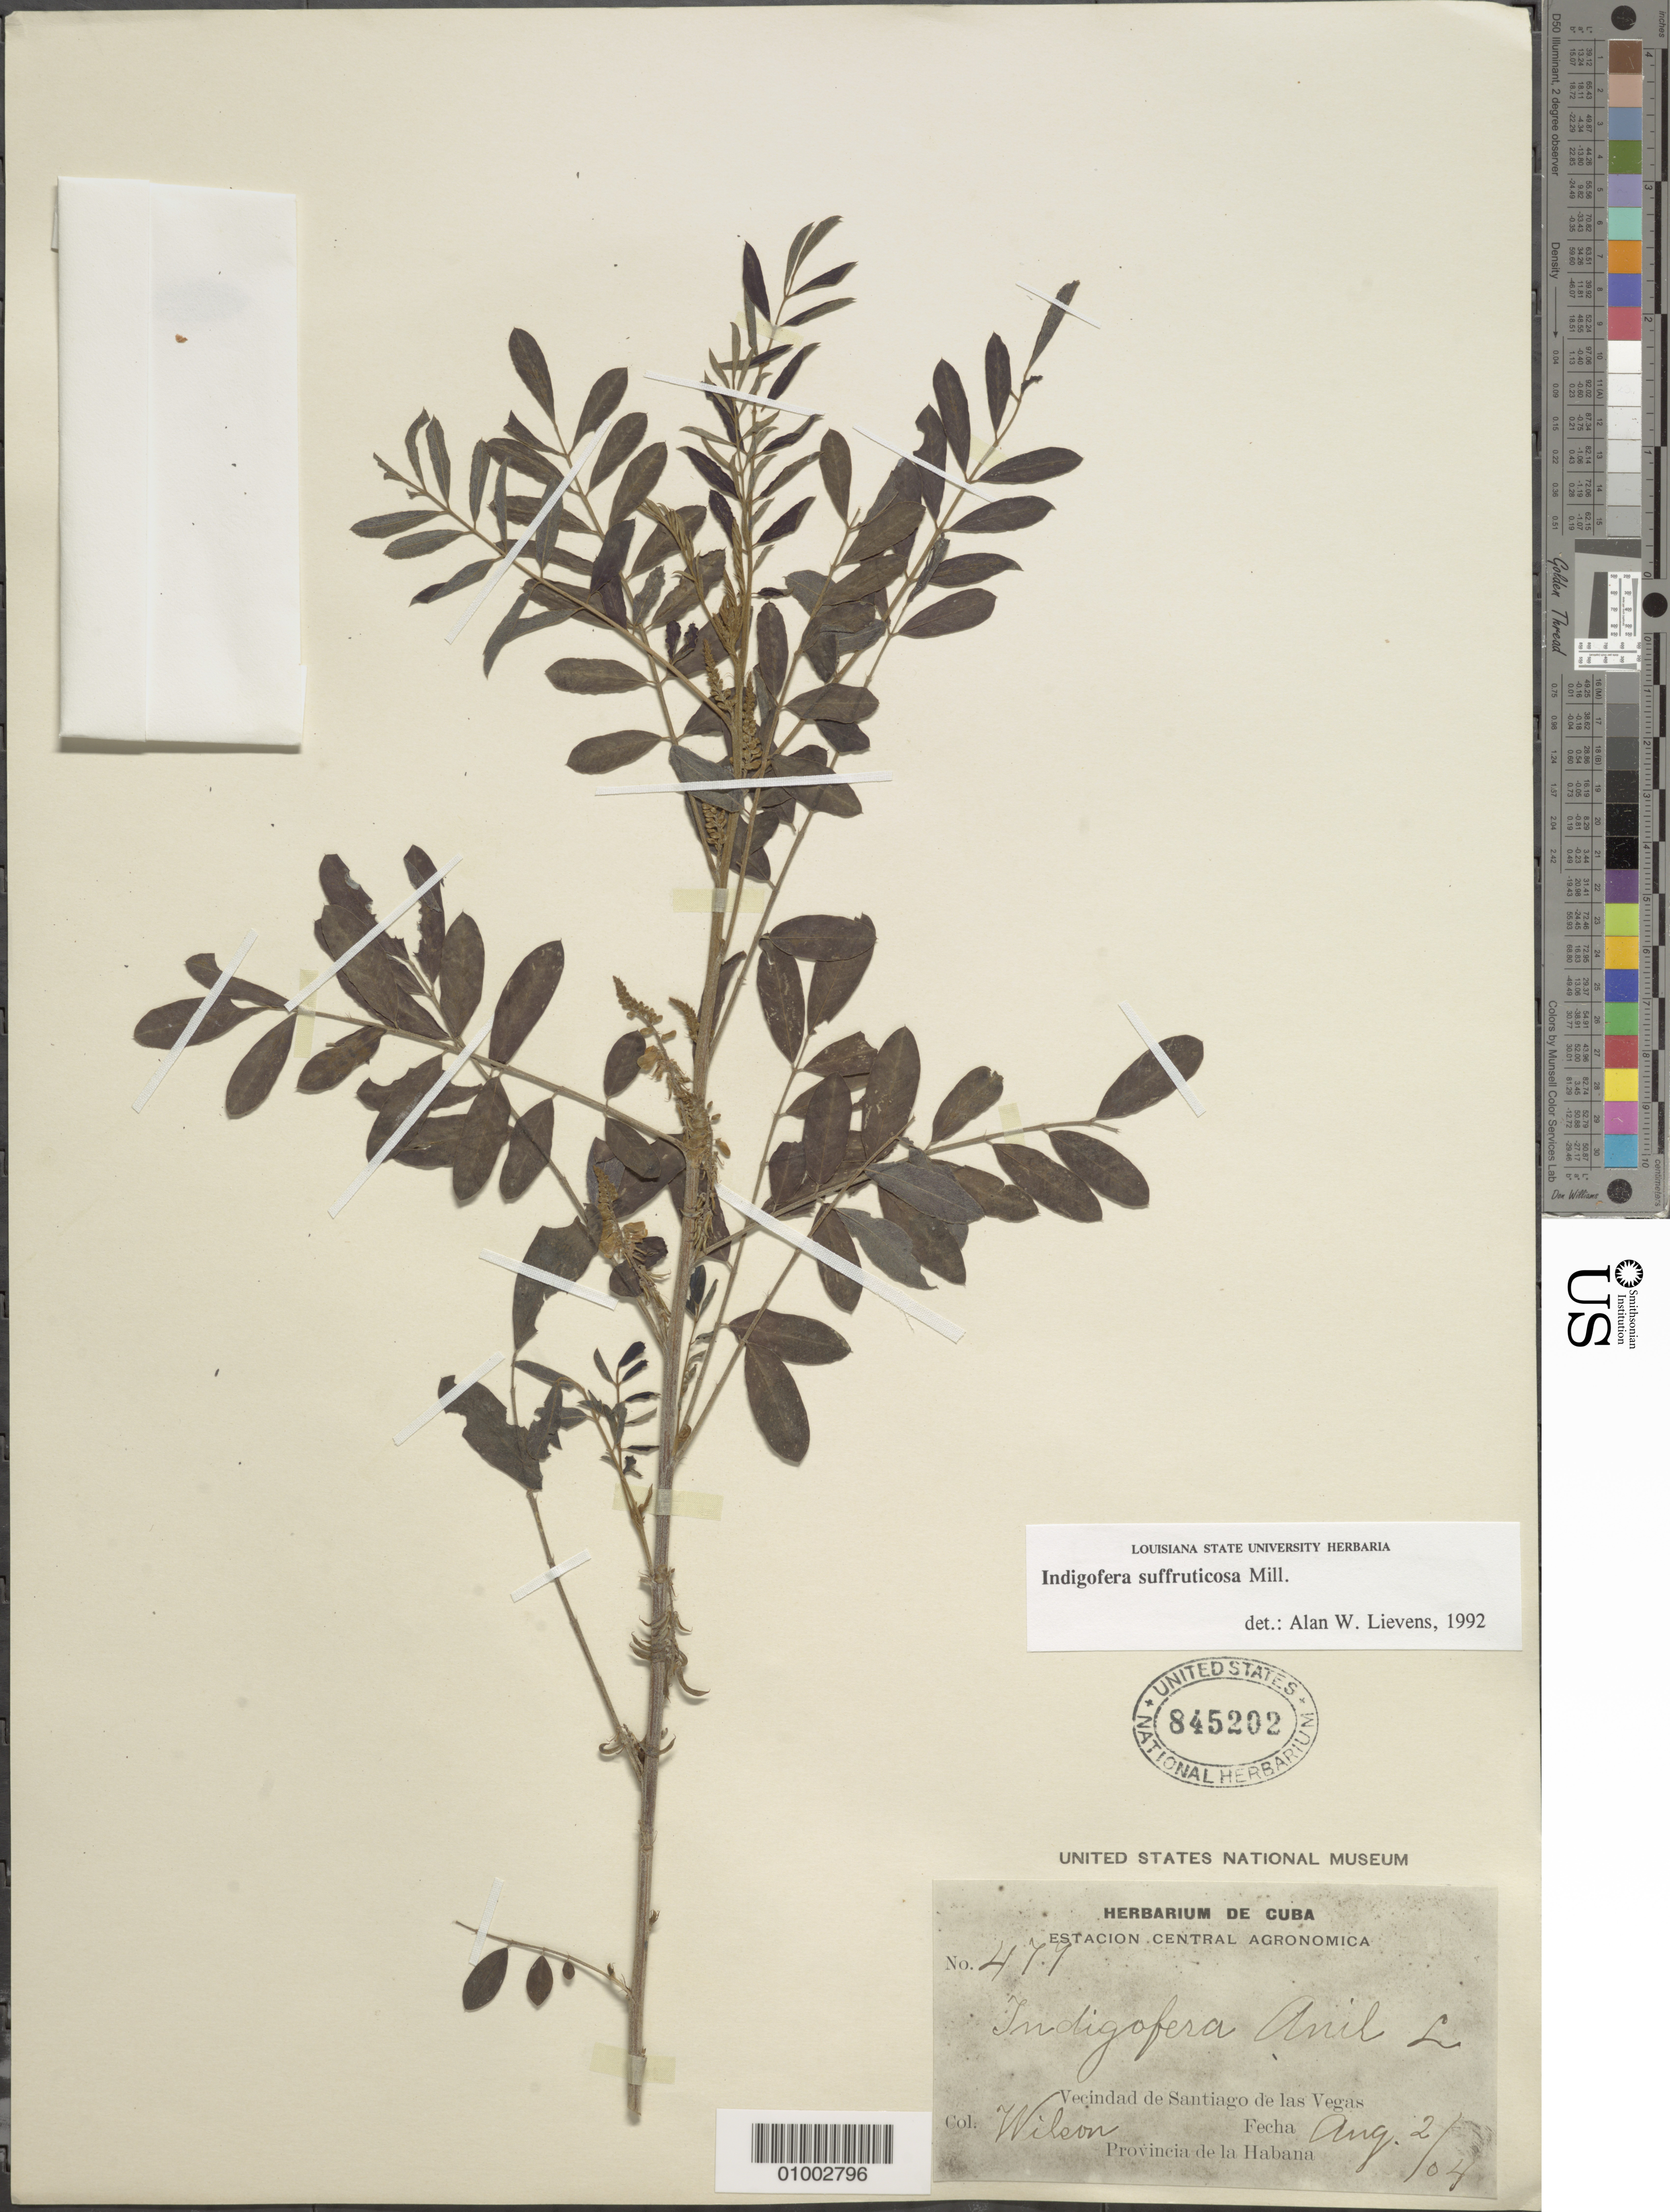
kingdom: Plantae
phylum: Tracheophyta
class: Magnoliopsida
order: Fabales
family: Fabaceae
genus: Indigofera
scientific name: Indigofera suffruticosa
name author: Mill.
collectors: -. Wileon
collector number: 479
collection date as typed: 02 Aug 1904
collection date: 1904-08-02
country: Cuba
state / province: La Habana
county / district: Municipio Boyeros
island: Cuba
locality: Santiago de las Vegas (vecindad de)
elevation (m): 97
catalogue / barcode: US 845202